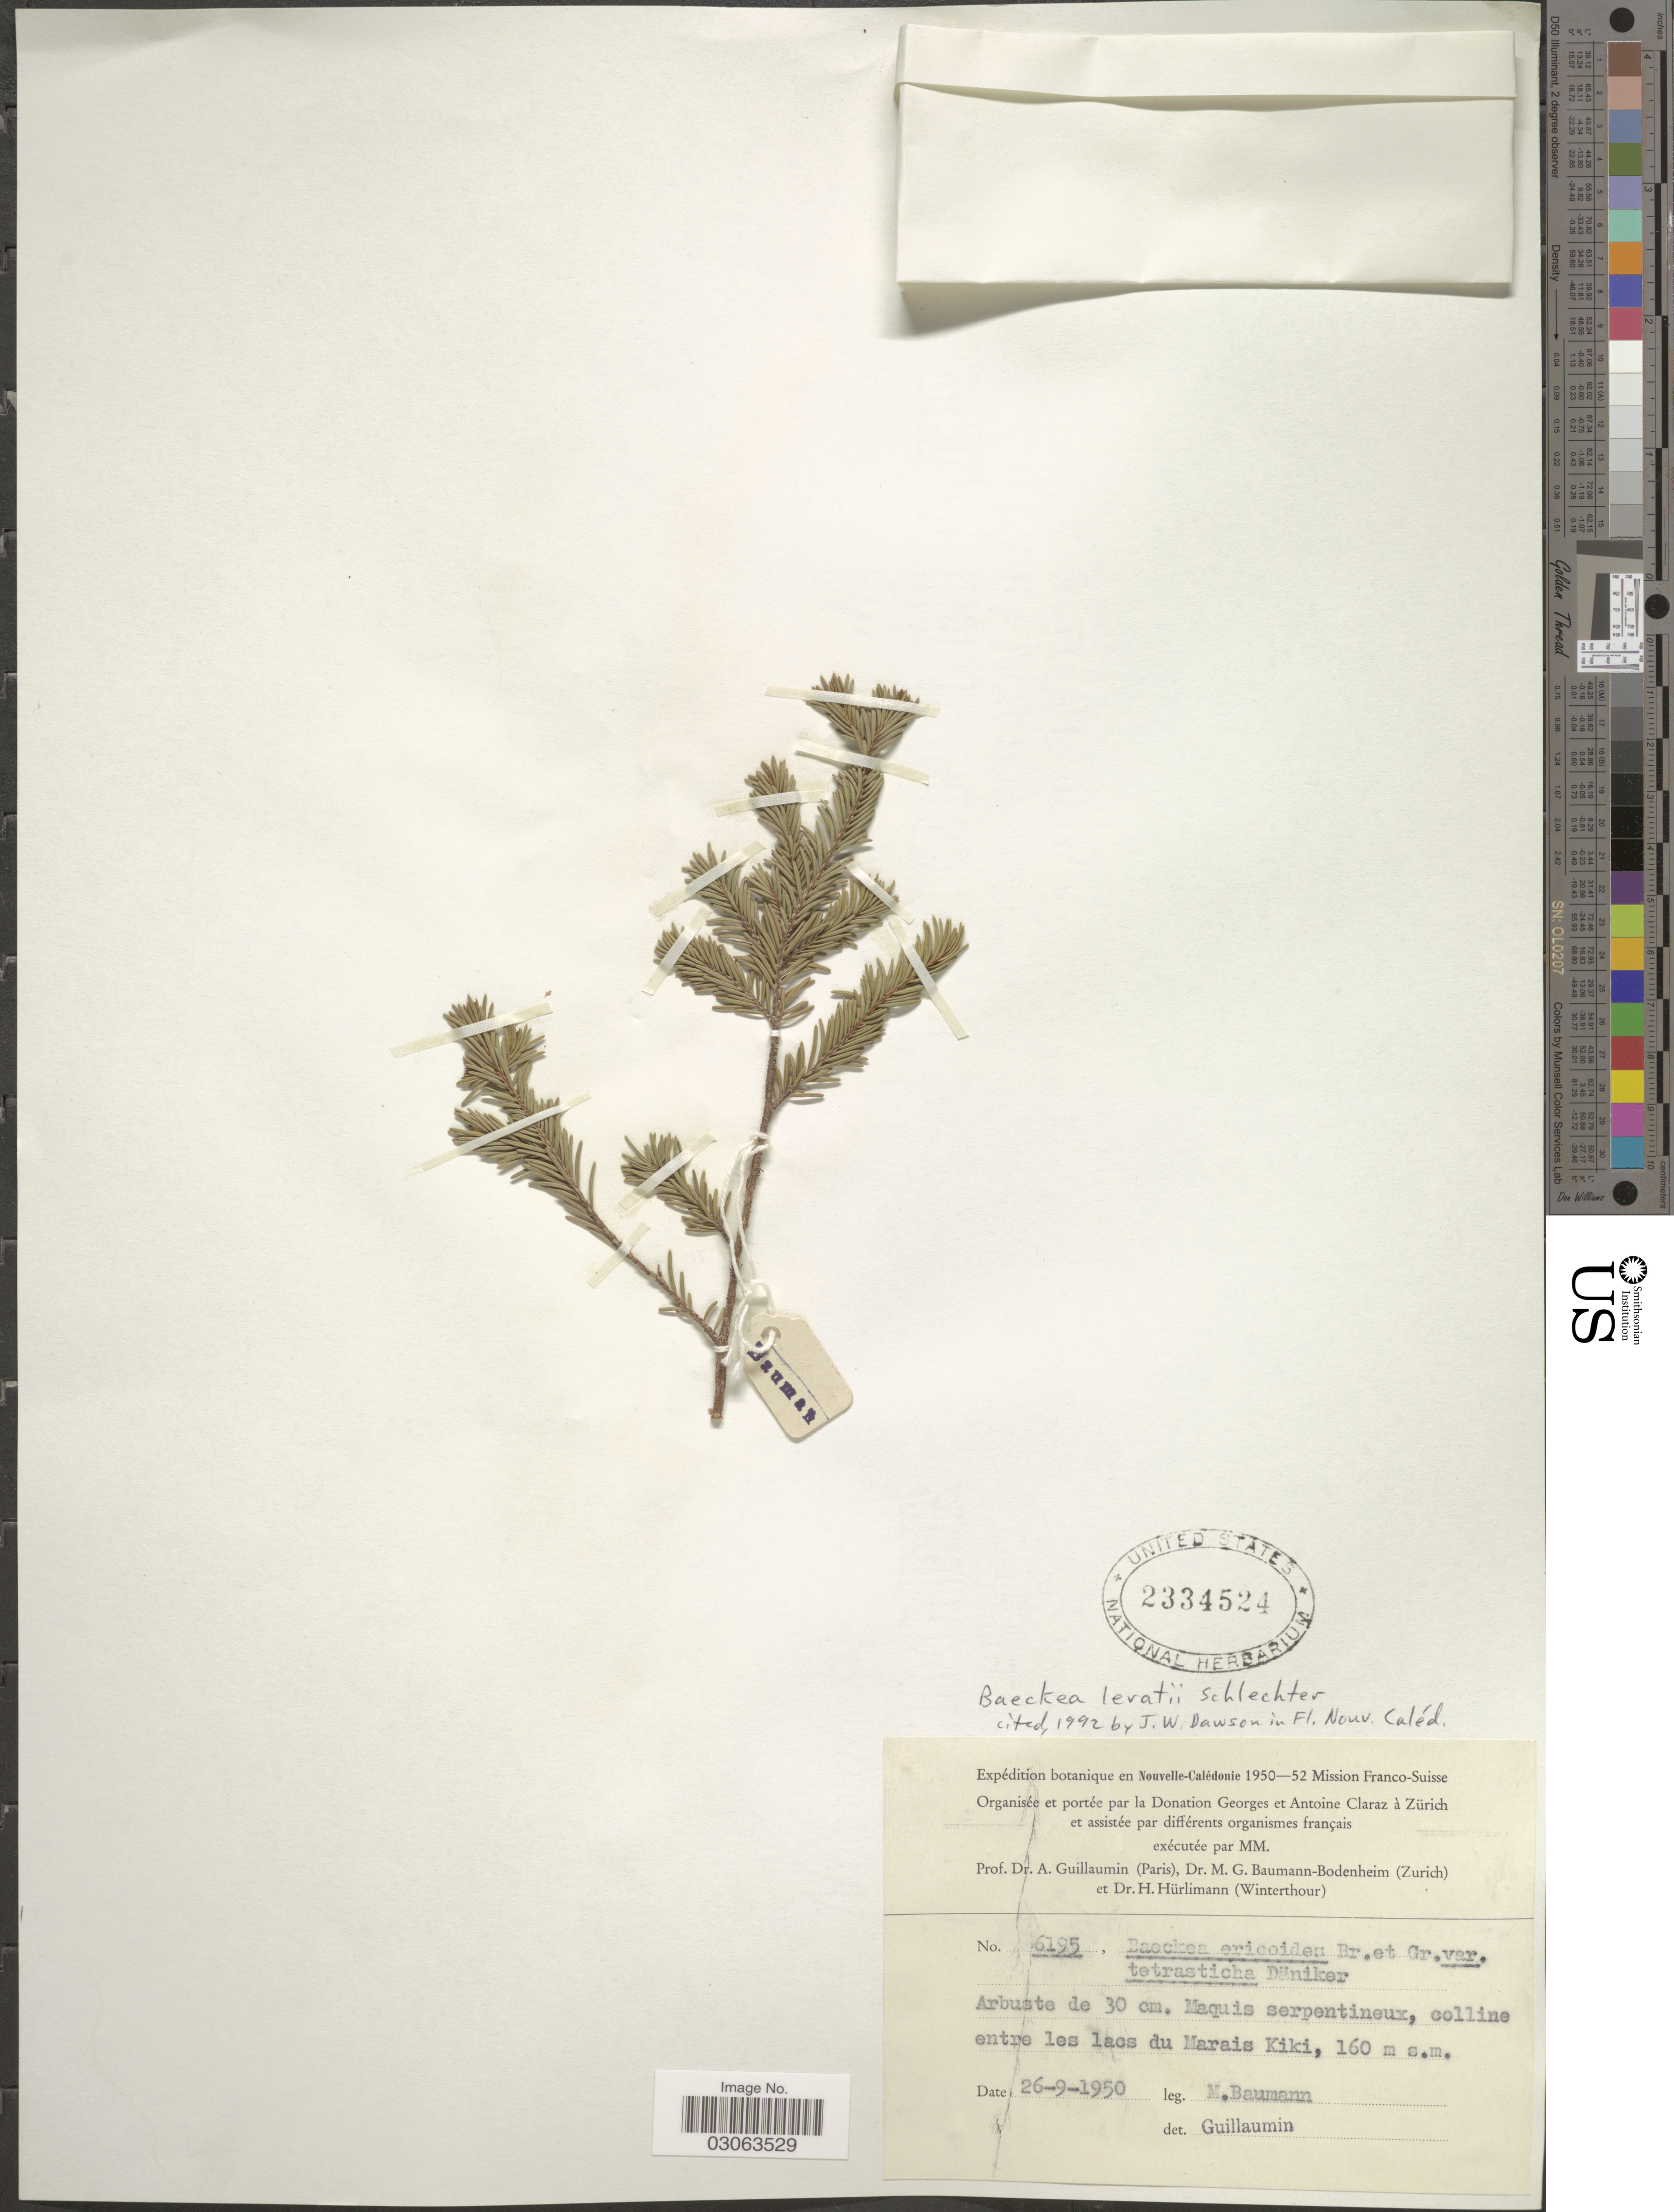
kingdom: Plantae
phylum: Tracheophyta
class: Magnoliopsida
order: Myrtales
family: Myrtaceae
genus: Sannantha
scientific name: Sannantha leratii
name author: (Schltr.) P.G. Wilson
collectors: M. G. Baumann-Bodenheim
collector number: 6195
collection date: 1950-09-26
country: New Caledonia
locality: Colline entre les lacs du Marais Kiki.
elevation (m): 160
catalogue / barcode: US 2334524